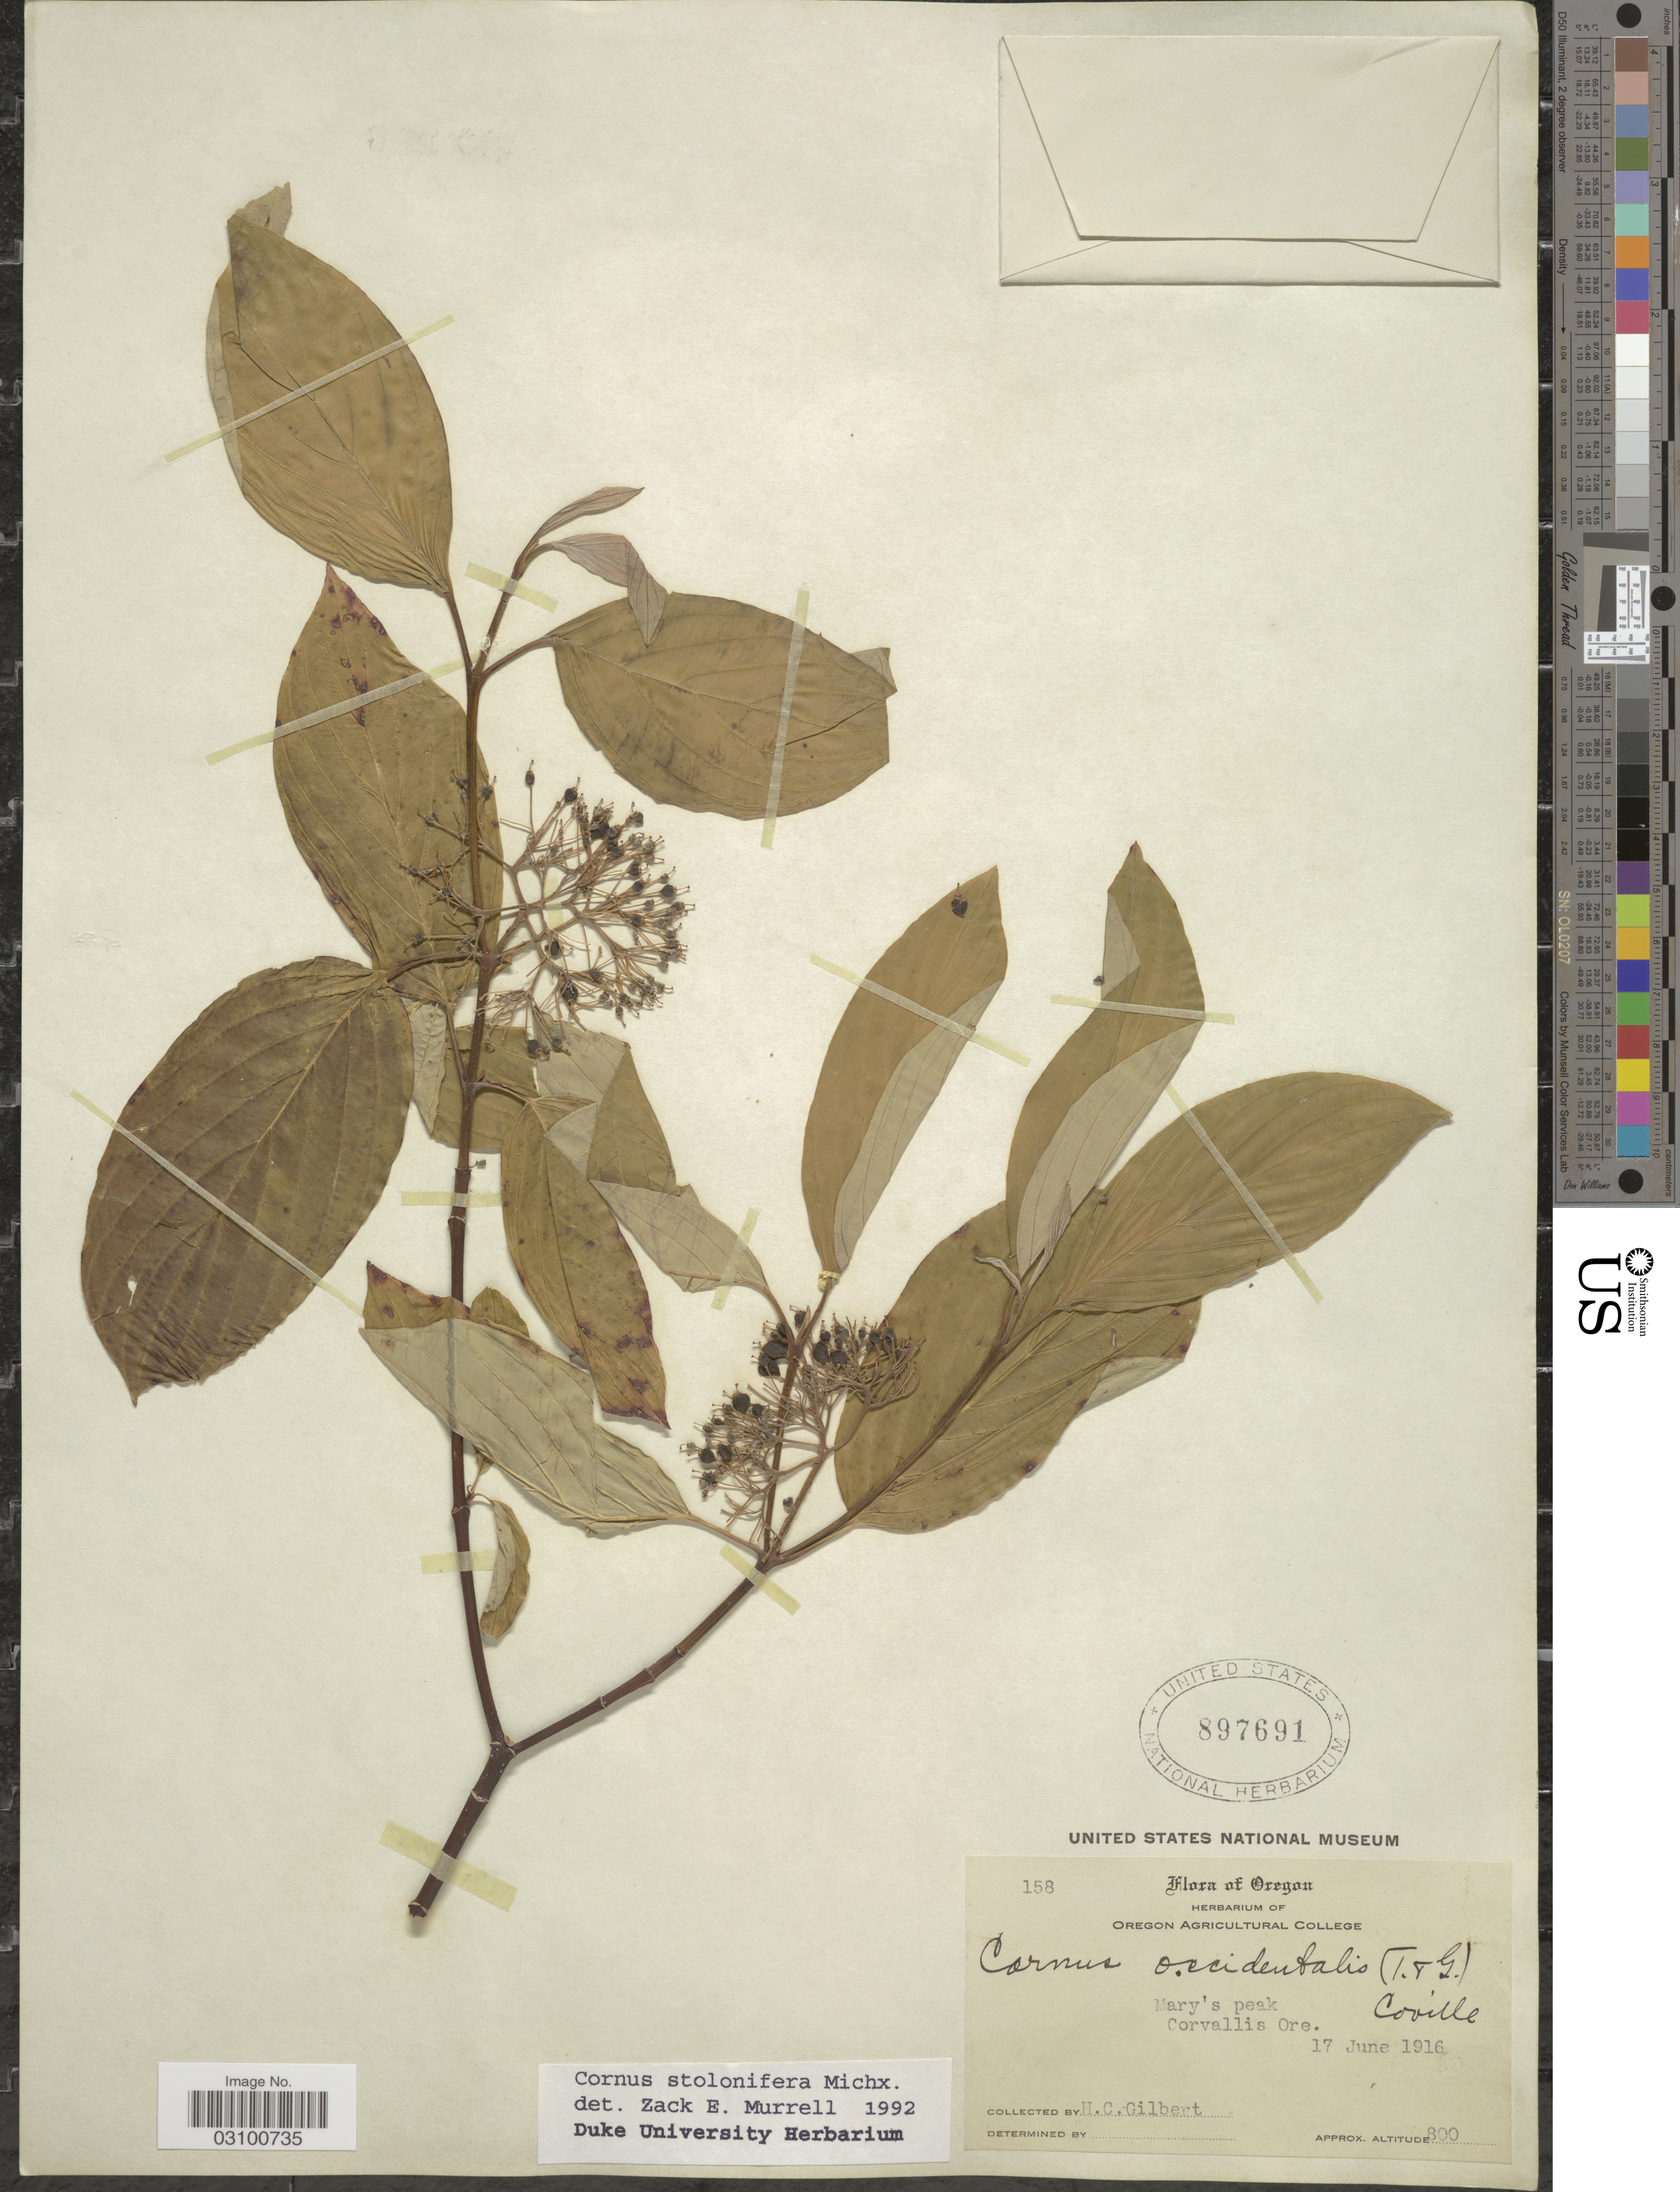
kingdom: Plantae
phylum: Tracheophyta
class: Magnoliopsida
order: Cornales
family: Cornaceae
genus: Cornus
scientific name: Cornus sericea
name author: L.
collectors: H. Gilbert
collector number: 158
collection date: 1916-06-17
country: United States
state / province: Oregon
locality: Mary's peak. Corvallis.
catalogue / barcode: US 897691